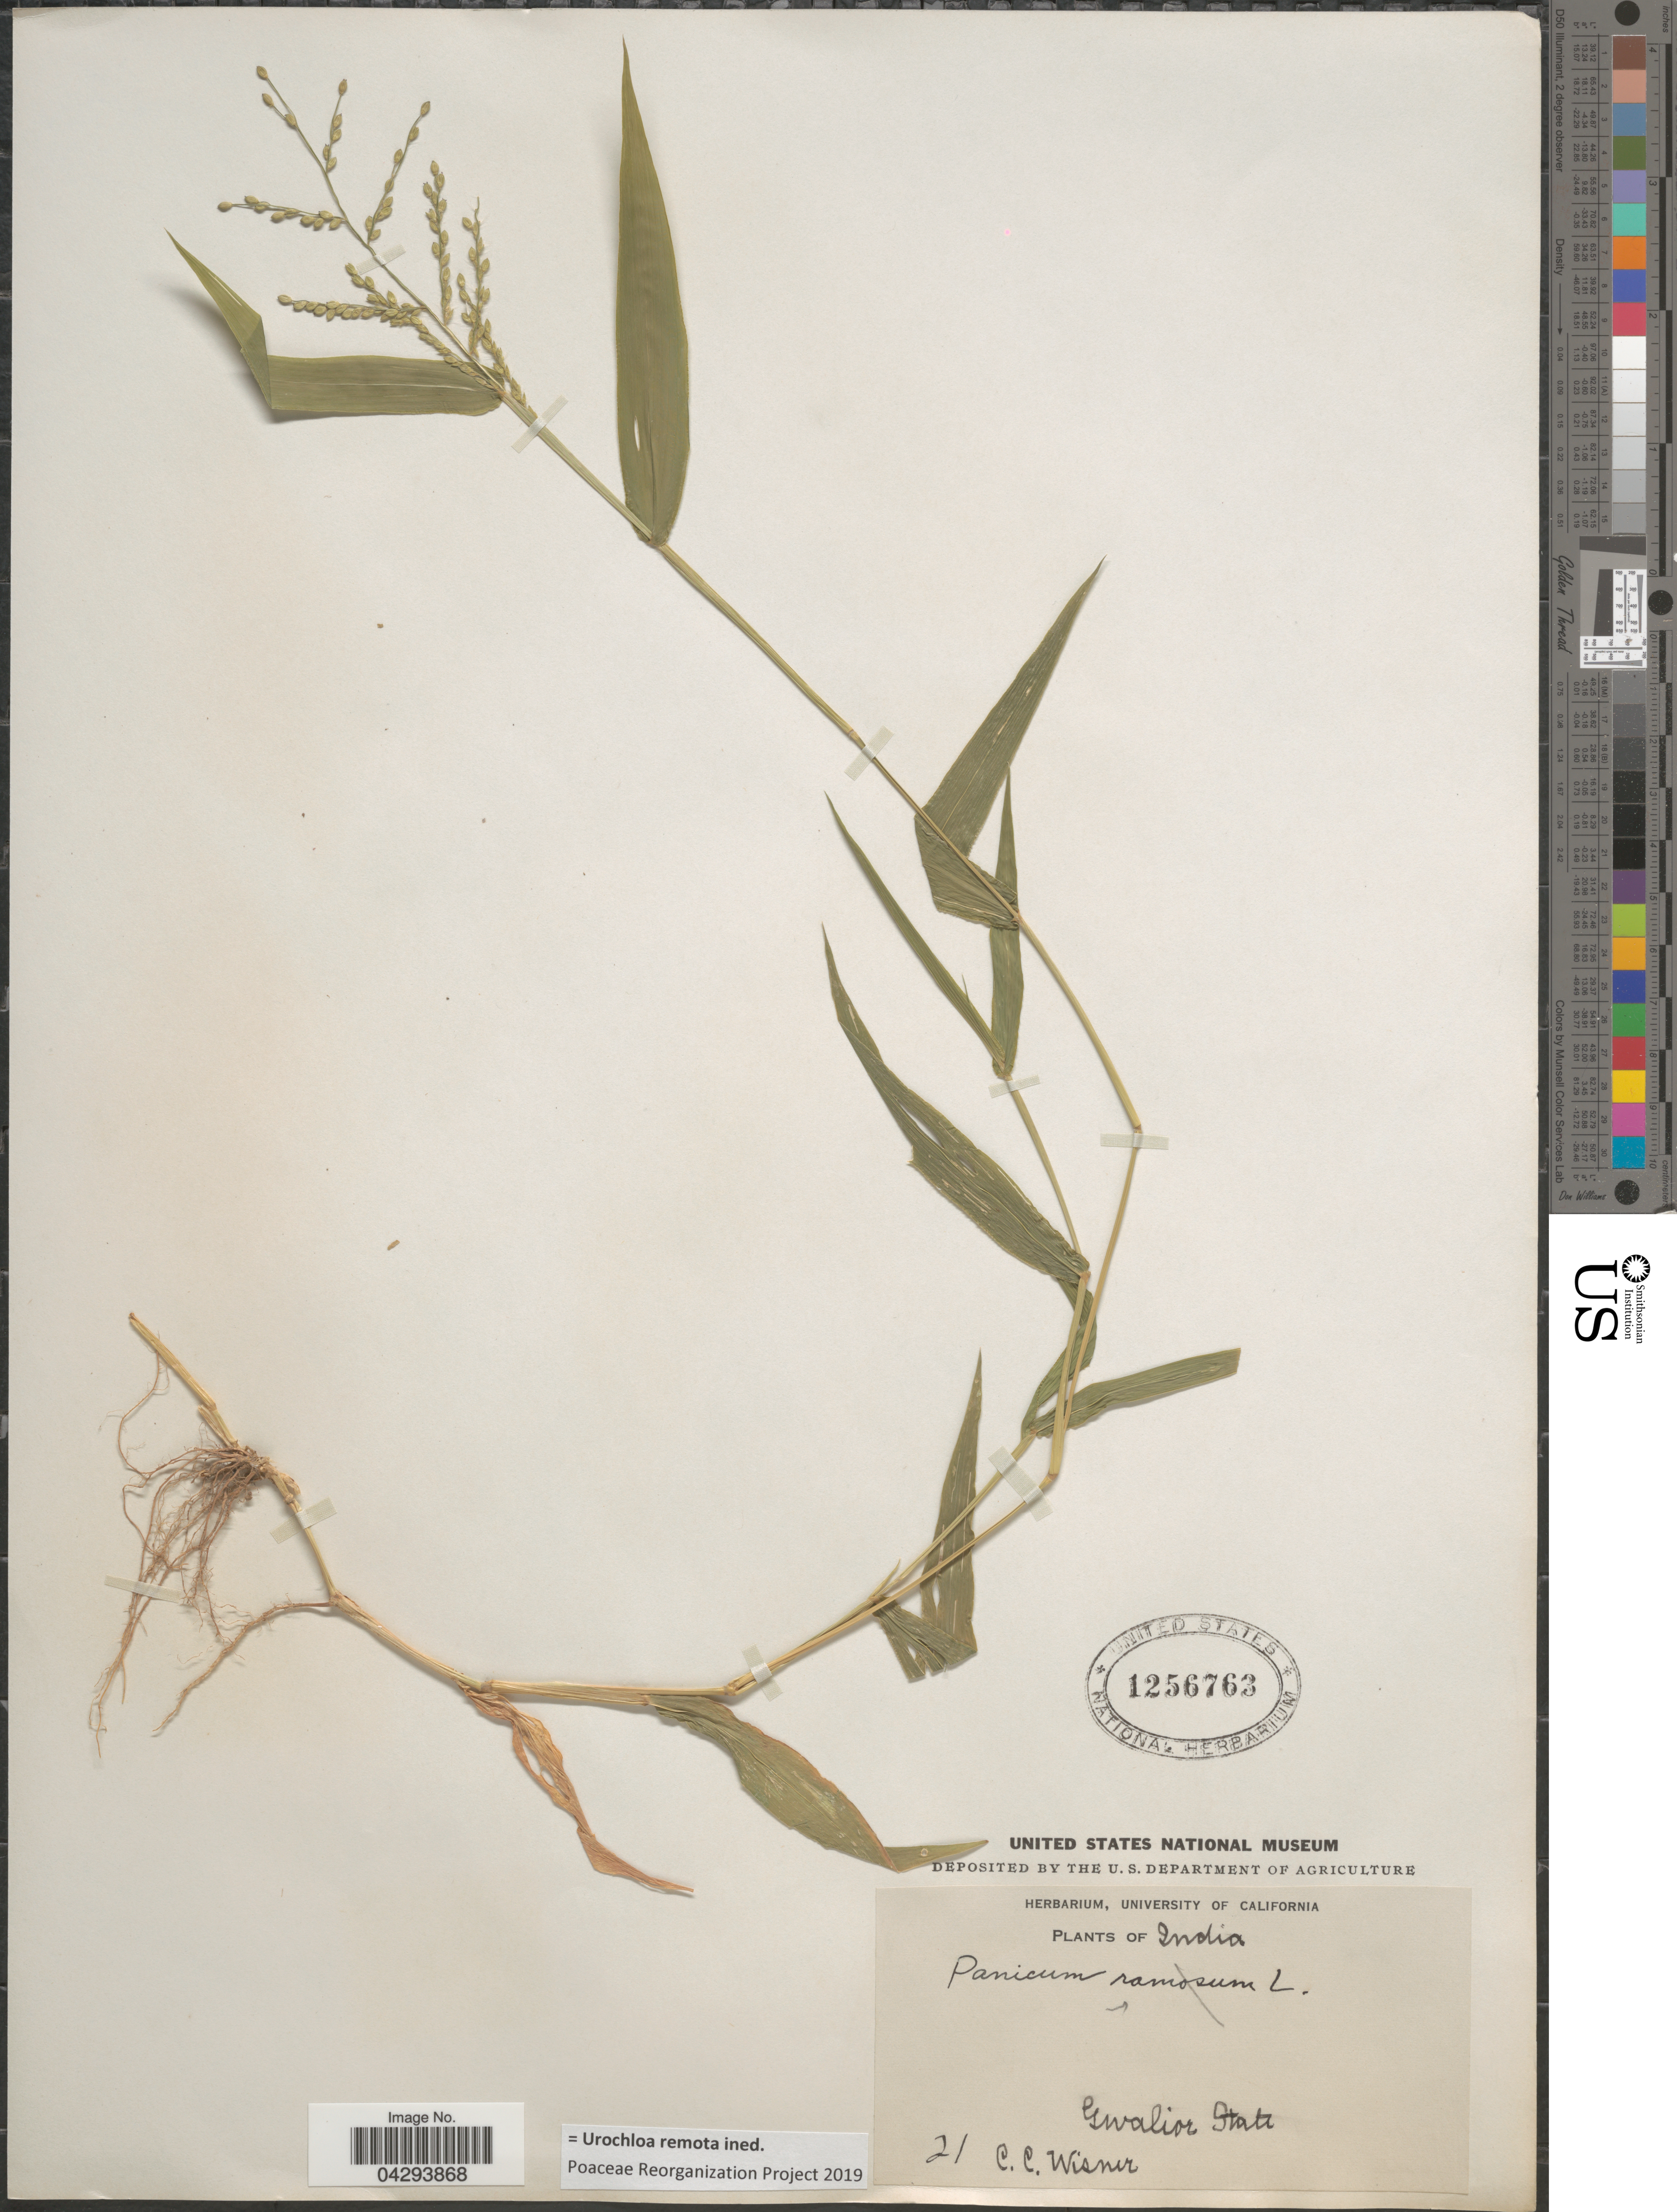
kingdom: Plantae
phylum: Tracheophyta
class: Liliopsida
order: Poales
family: Poaceae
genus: Urochloa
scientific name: Urochloa remota ined.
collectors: C. Wisner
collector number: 21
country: India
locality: Gwalior State.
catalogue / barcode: US 1256763